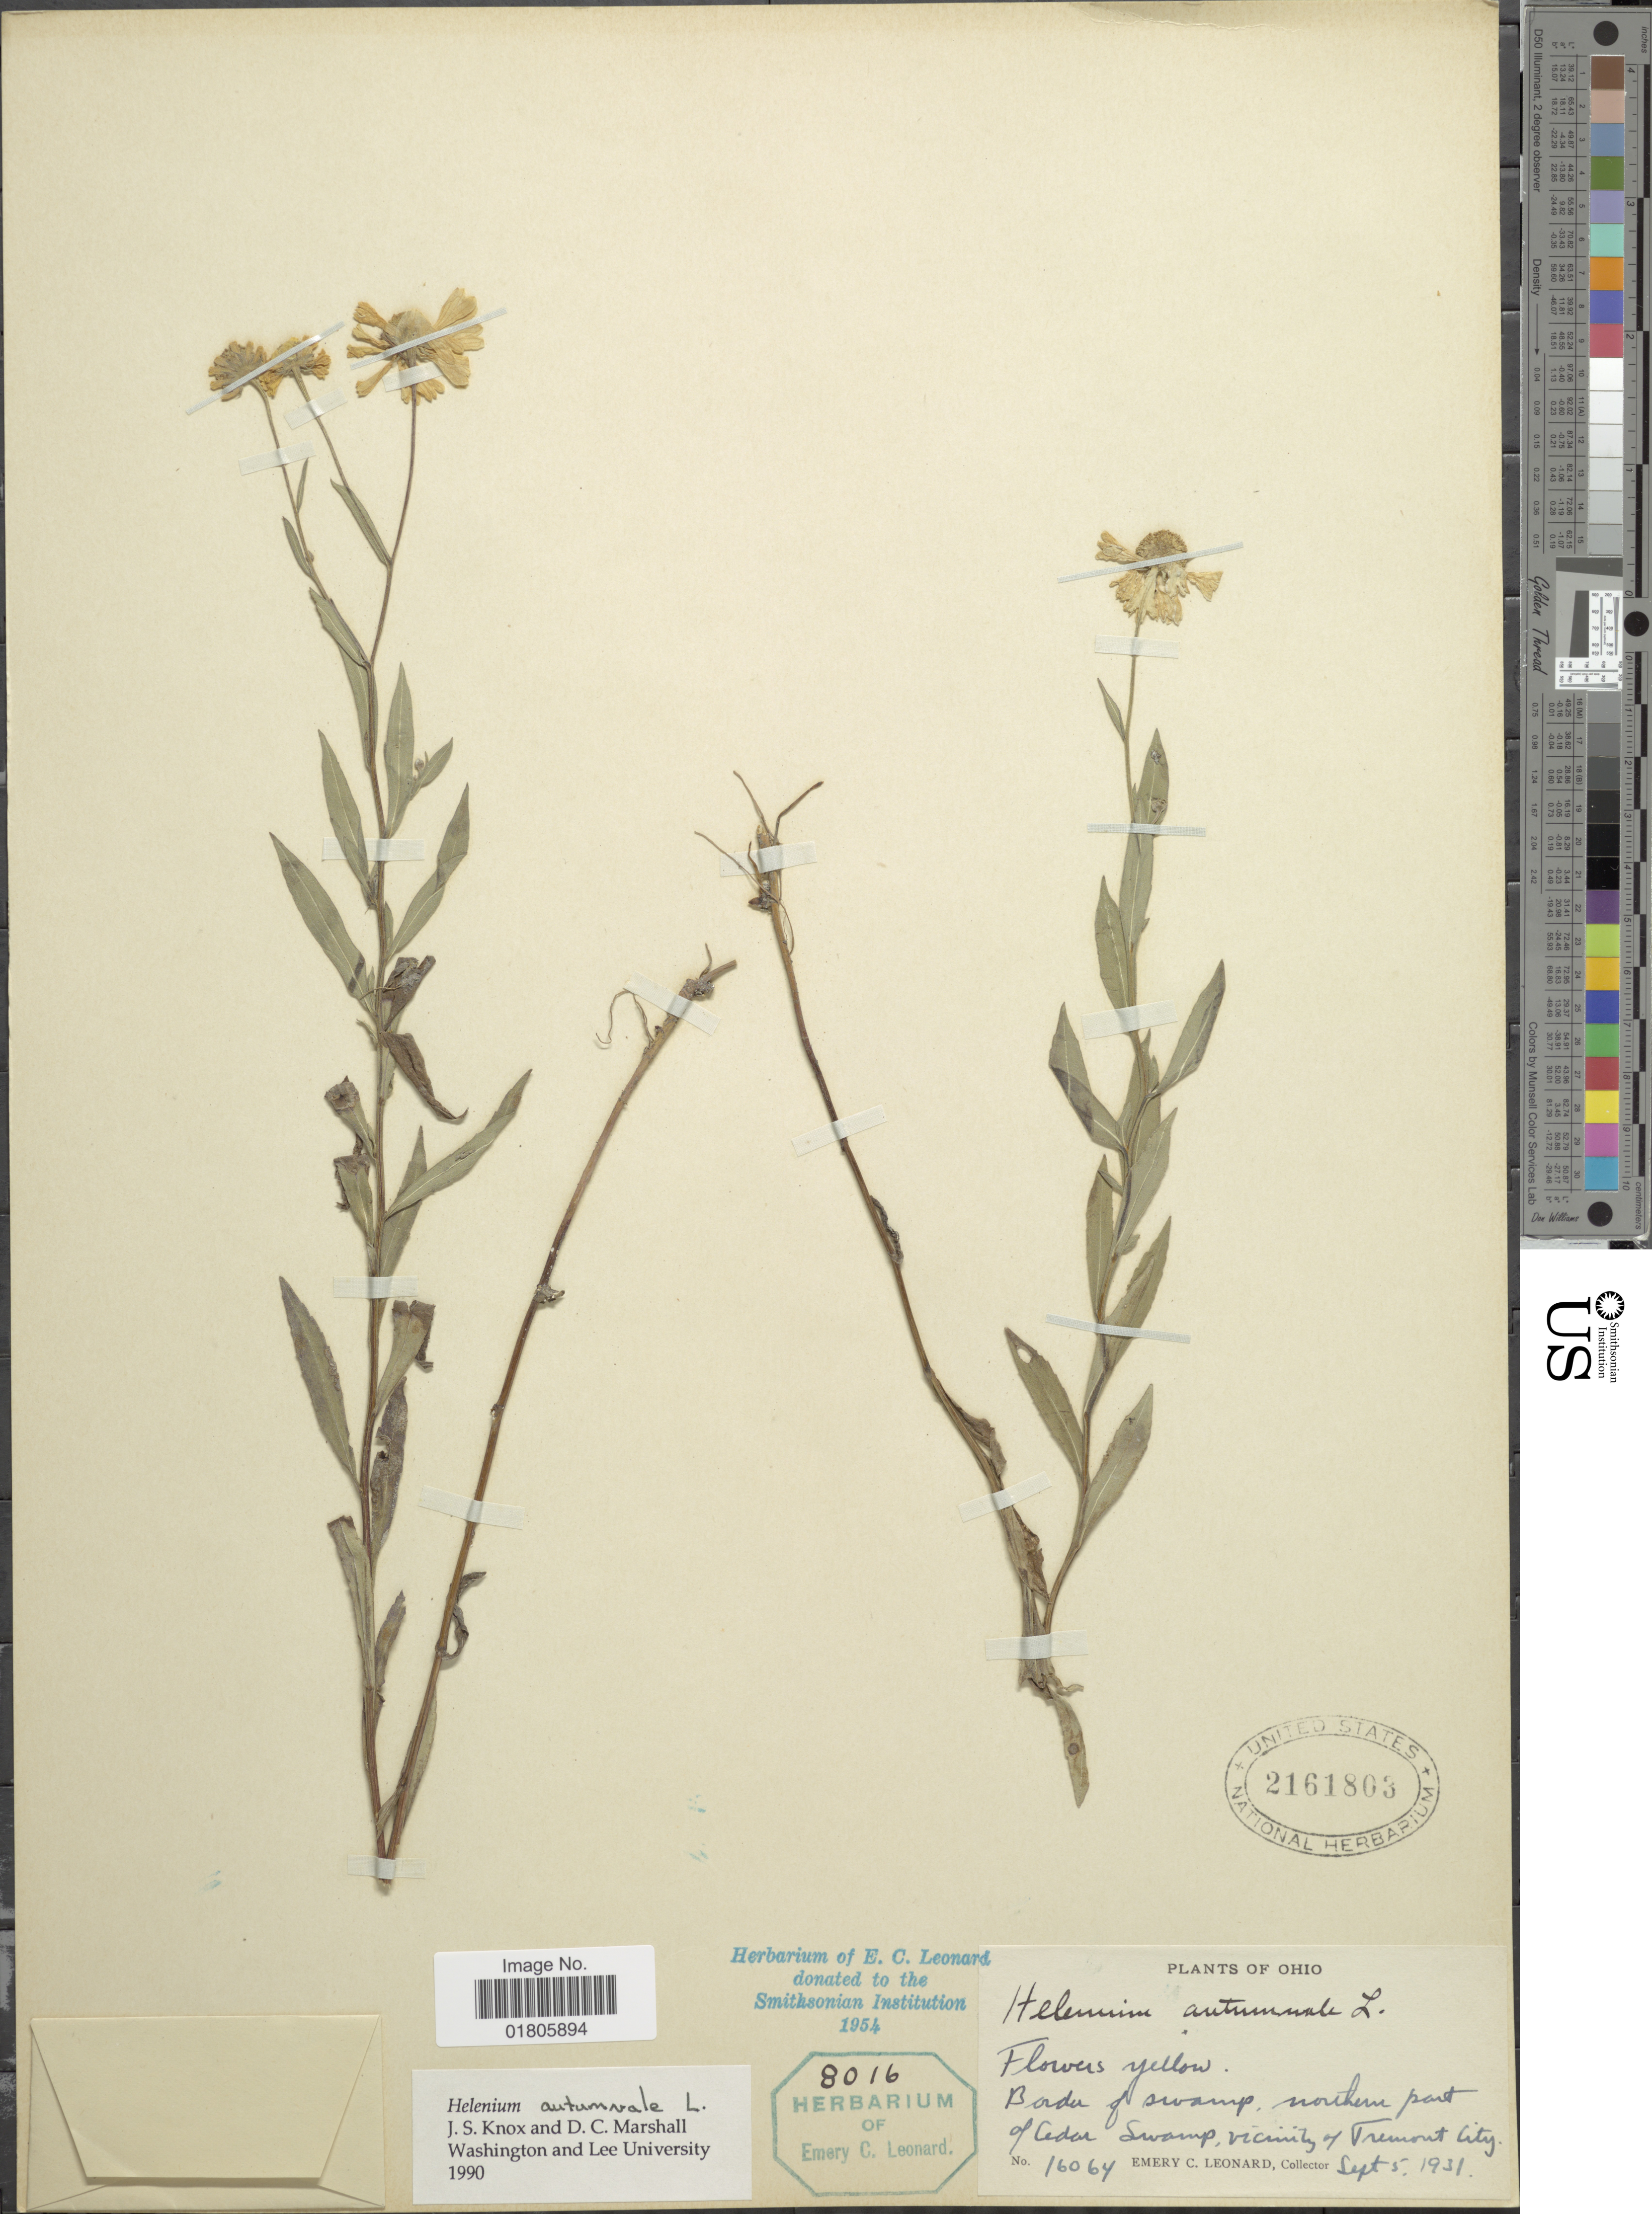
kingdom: Plantae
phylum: Tracheophyta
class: Magnoliopsida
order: Asterales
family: Asteraceae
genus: Helenium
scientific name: Helenium autumnale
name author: L.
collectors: E. C. Leonard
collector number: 16064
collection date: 1931-09-05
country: United States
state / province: Ohio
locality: Border of swamp, northern part of Cedar Swamp, vicininty of Tremont City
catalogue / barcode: US 2161803